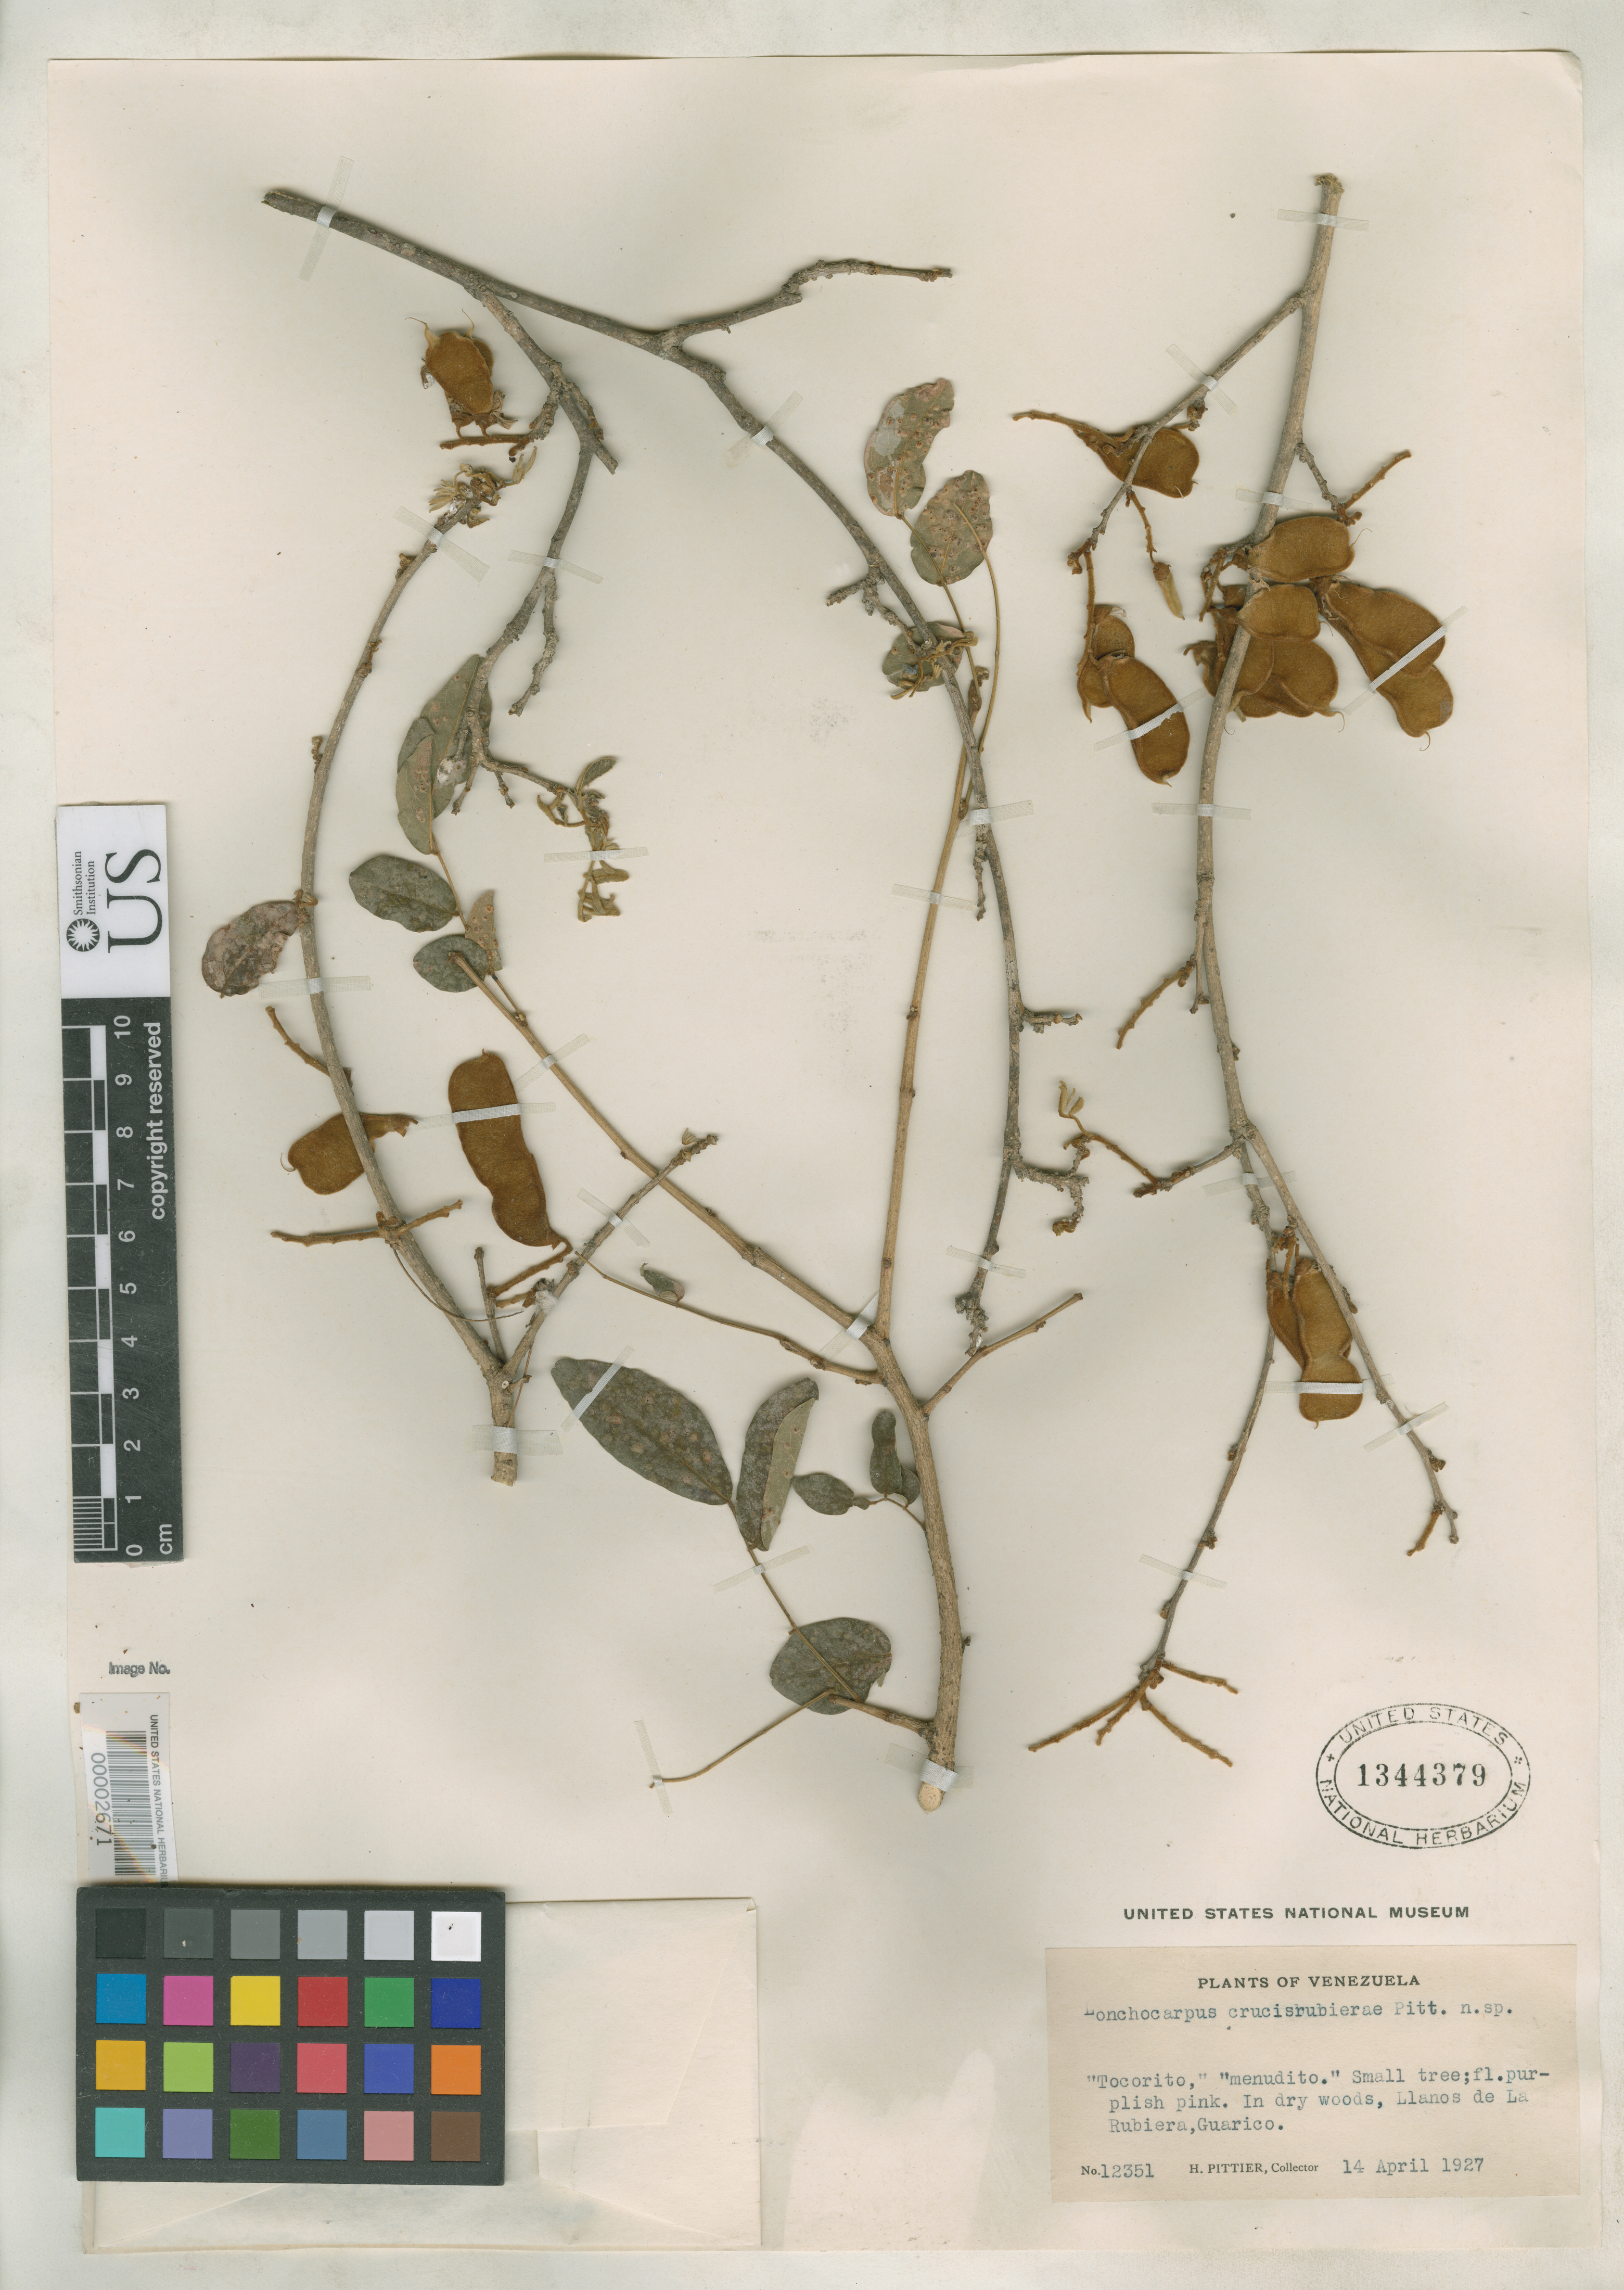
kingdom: Plantae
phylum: Tracheophyta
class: Magnoliopsida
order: Fabales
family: Fabaceae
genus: Lonchocarpus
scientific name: Lonchocarpus crucisrubierae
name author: Pittier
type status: Isotype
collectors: H. F. Pittier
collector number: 12351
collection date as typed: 14 Apr 1927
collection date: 1927-04-14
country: Venezuela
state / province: Guárico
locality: Llanos de La Rubiera.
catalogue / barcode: US 1344379